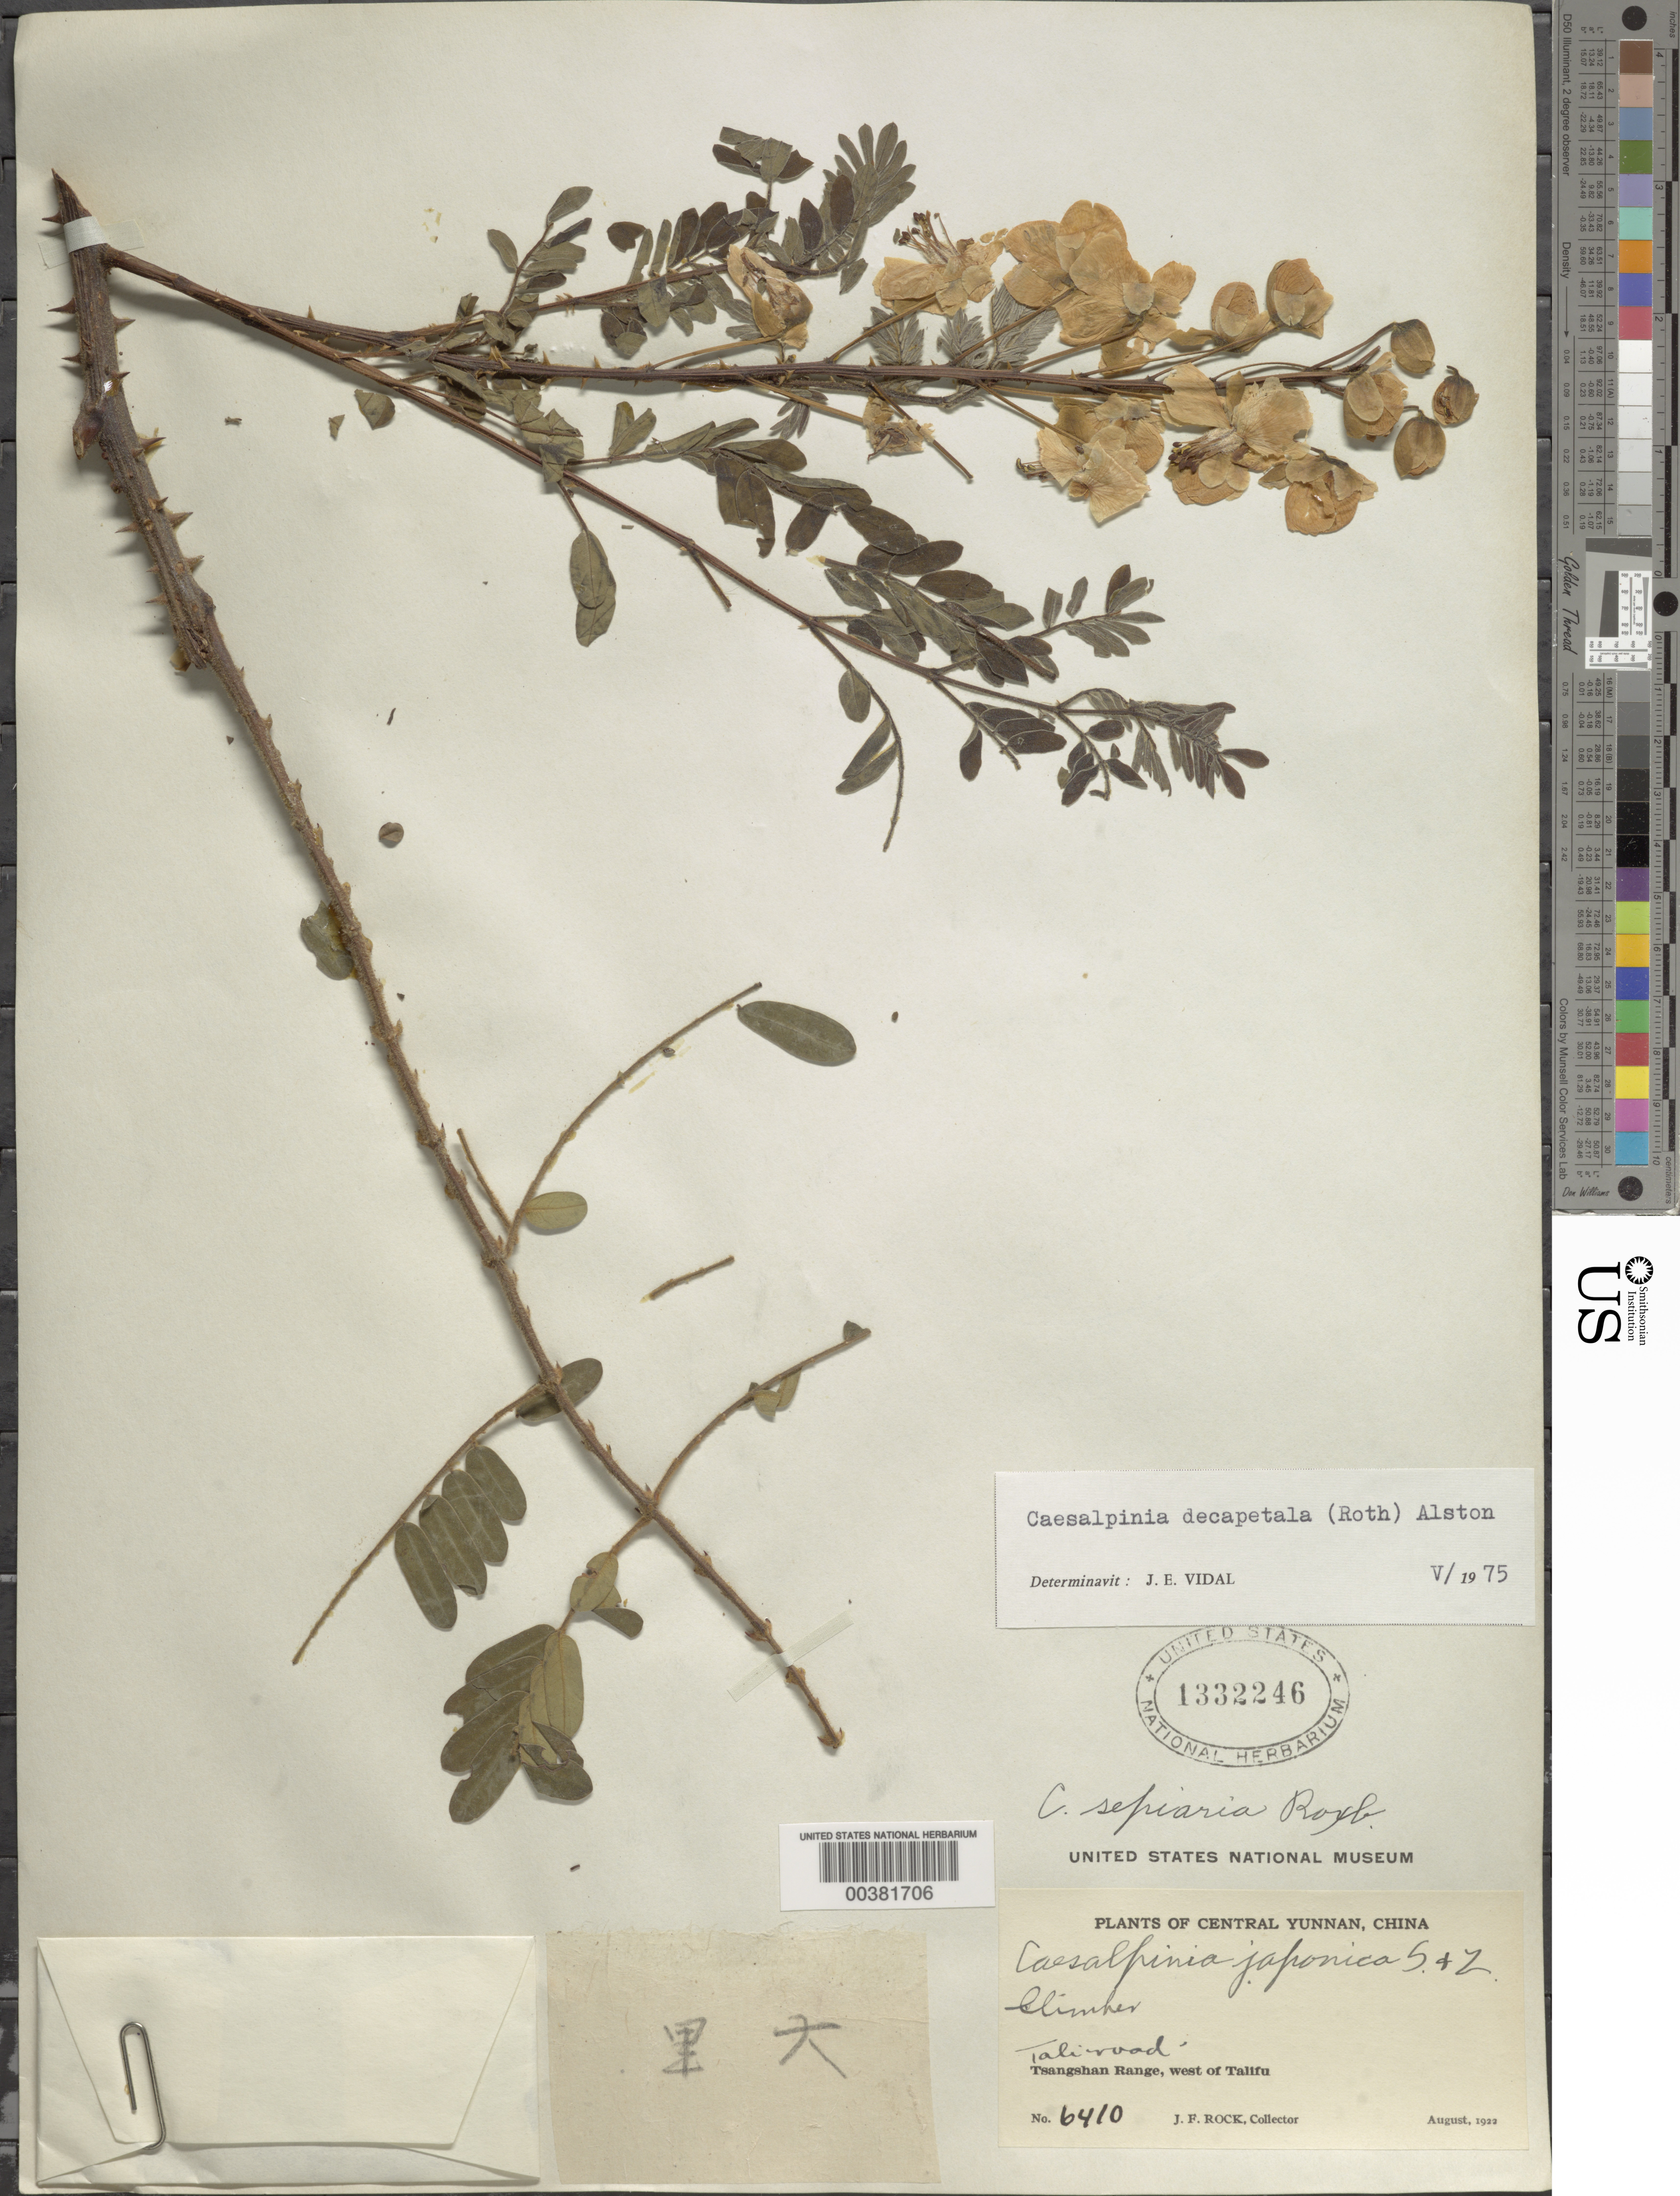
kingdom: Plantae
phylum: Tracheophyta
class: Magnoliopsida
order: Fabales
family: Fabaceae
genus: Biancaea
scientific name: Biancaea decapetala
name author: (Roth) O. Deg.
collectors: J. F. Rock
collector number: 6410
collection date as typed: Aug 1922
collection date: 1922-08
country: China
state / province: Yunnan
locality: Taliroad; Tsangshan range W of Talifu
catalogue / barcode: US 1332246